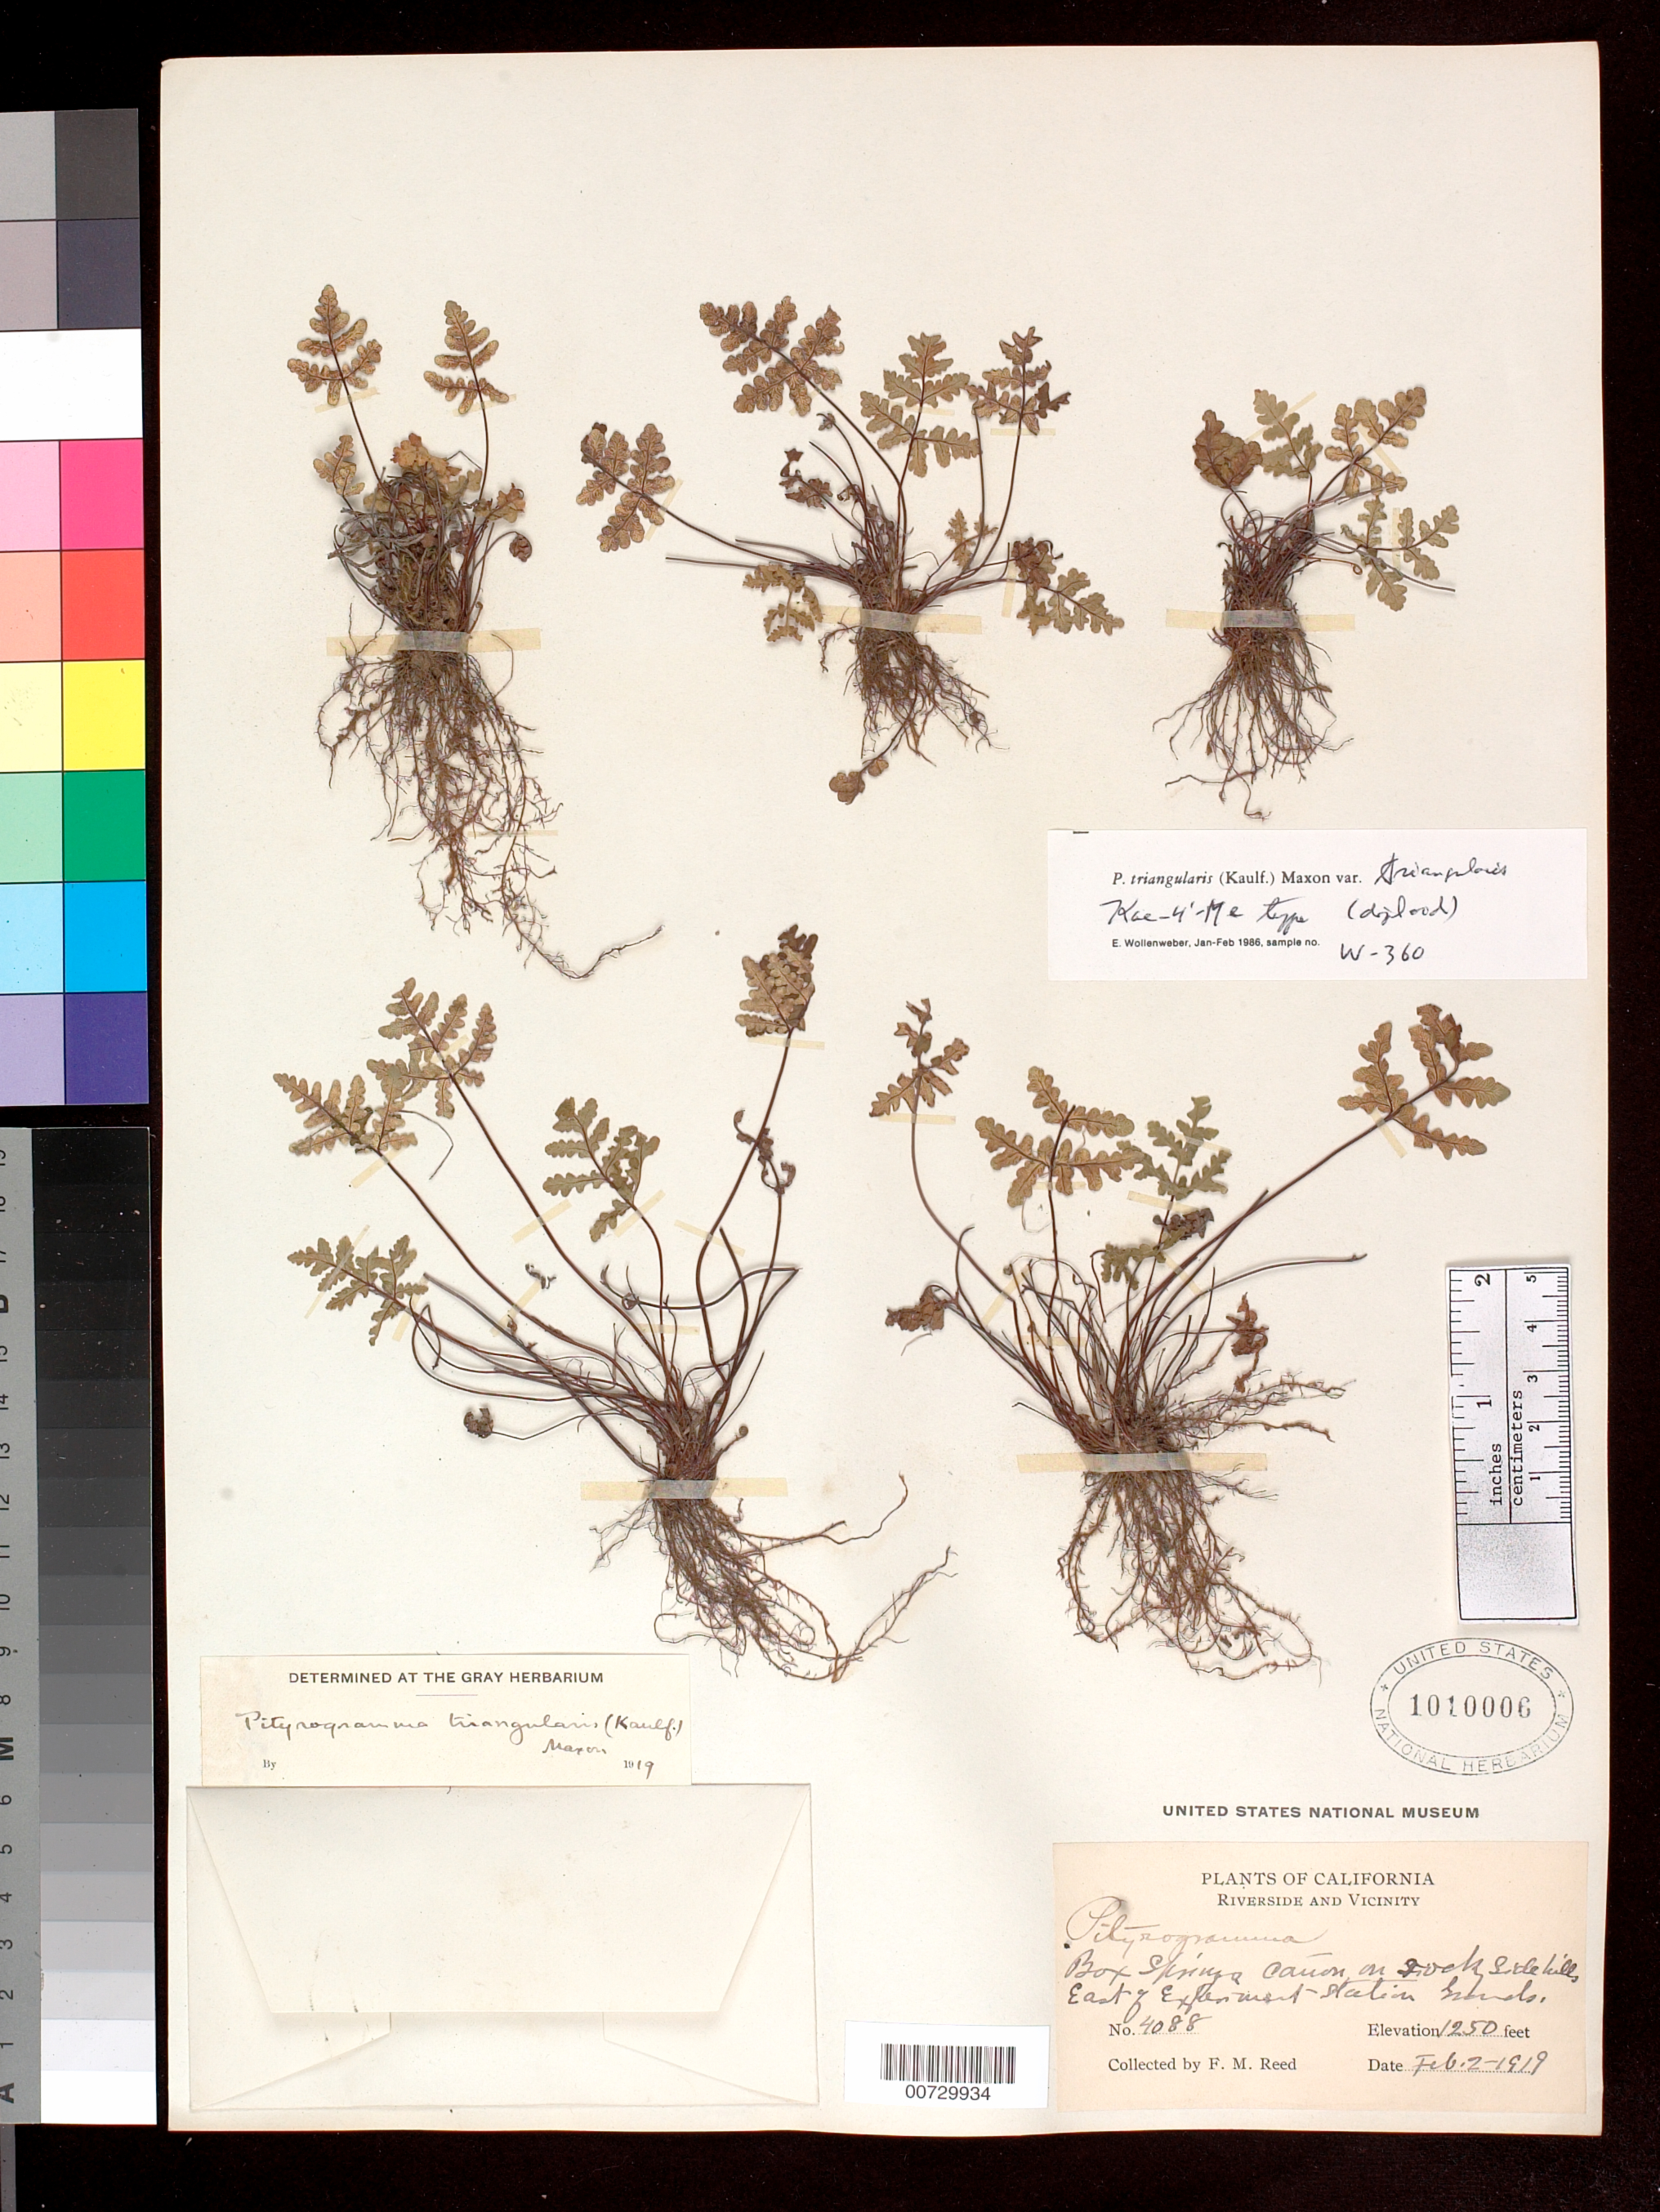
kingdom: Plantae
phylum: Tracheophyta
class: Polypodiopsida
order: Polypodiales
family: Pteridaceae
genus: Pentagramma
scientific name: Pentagramma triangularis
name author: (Kaulf.) Yatsk. et al.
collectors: F. Reed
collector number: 4088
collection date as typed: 2 Feb 1919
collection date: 1919-02-02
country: United States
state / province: California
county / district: Riverside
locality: Box Springs Cañon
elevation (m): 381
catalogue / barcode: US 1010006